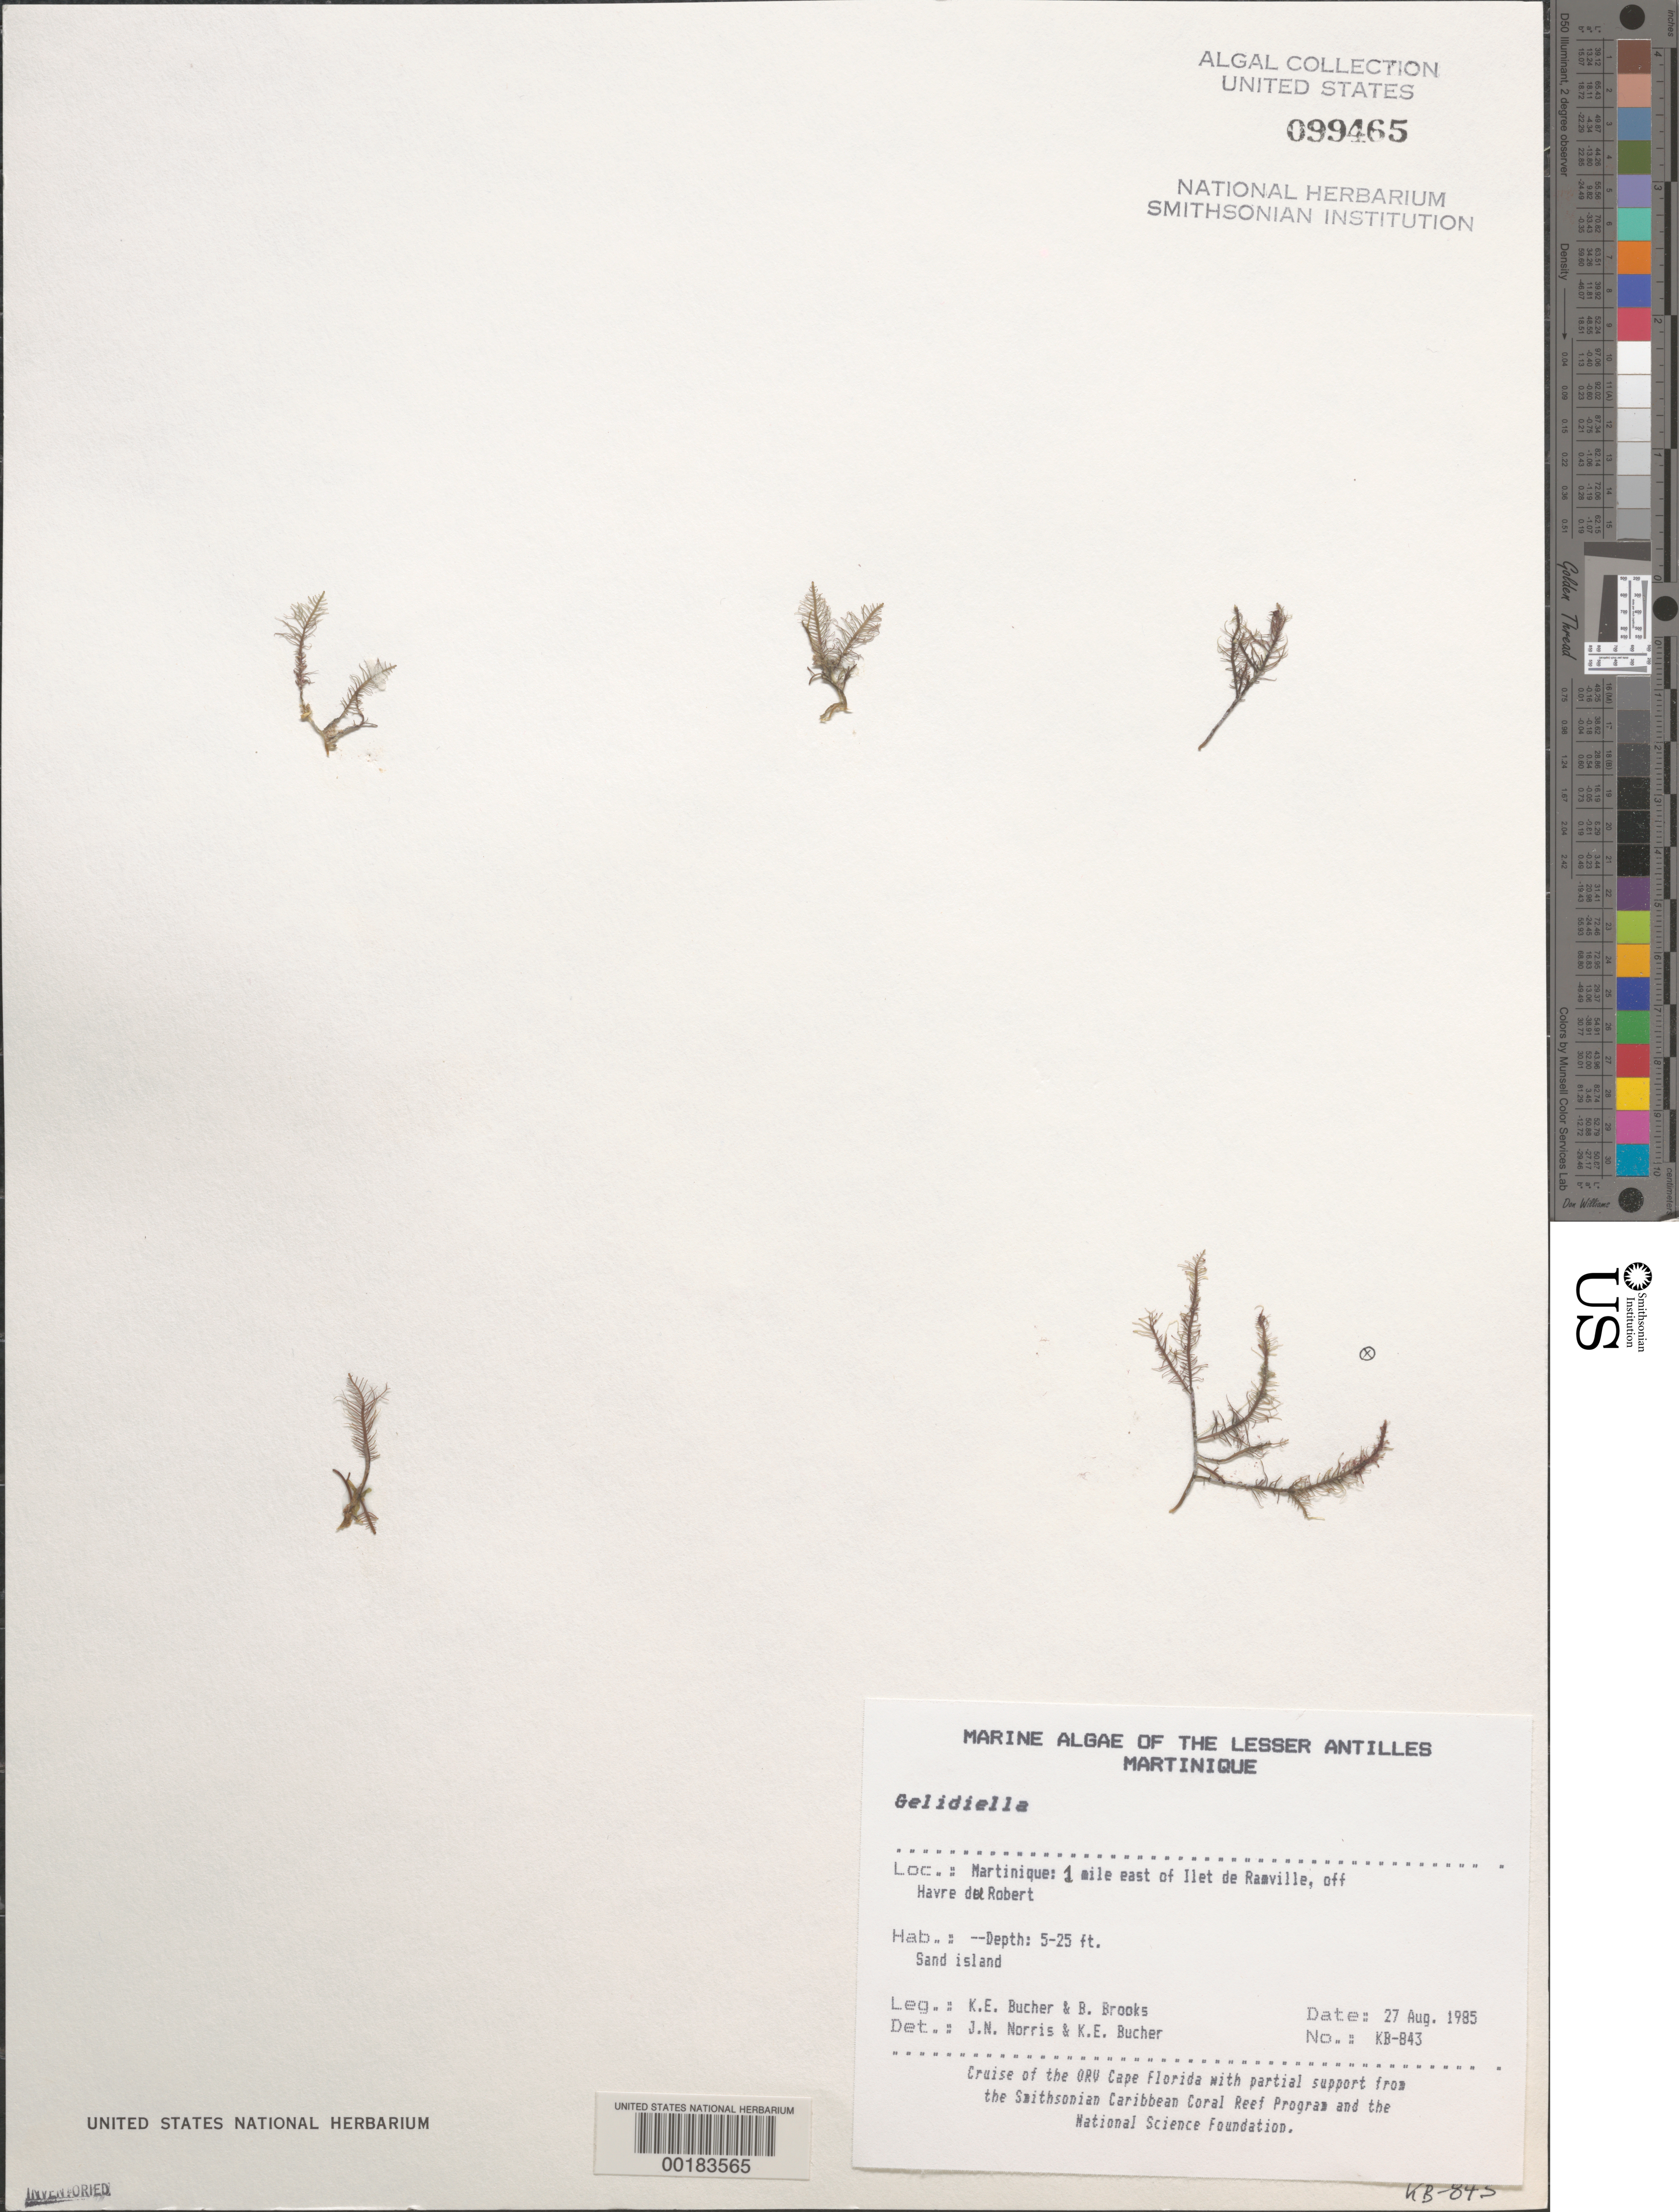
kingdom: Plantae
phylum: Rhodophyta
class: Florideophyceae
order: Gelidiales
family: Gelidiellaceae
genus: Gelidiella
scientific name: Gelidiella sp.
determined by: Norris, J. N.; Bucher, K. E.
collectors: K. E. Bucher & B. Brooks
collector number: Kb-843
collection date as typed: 27 Aug 1985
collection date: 1985-08-27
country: Martinique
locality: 1 mile east of Ilet de Ramville, off Havre du Robert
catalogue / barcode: US 99465